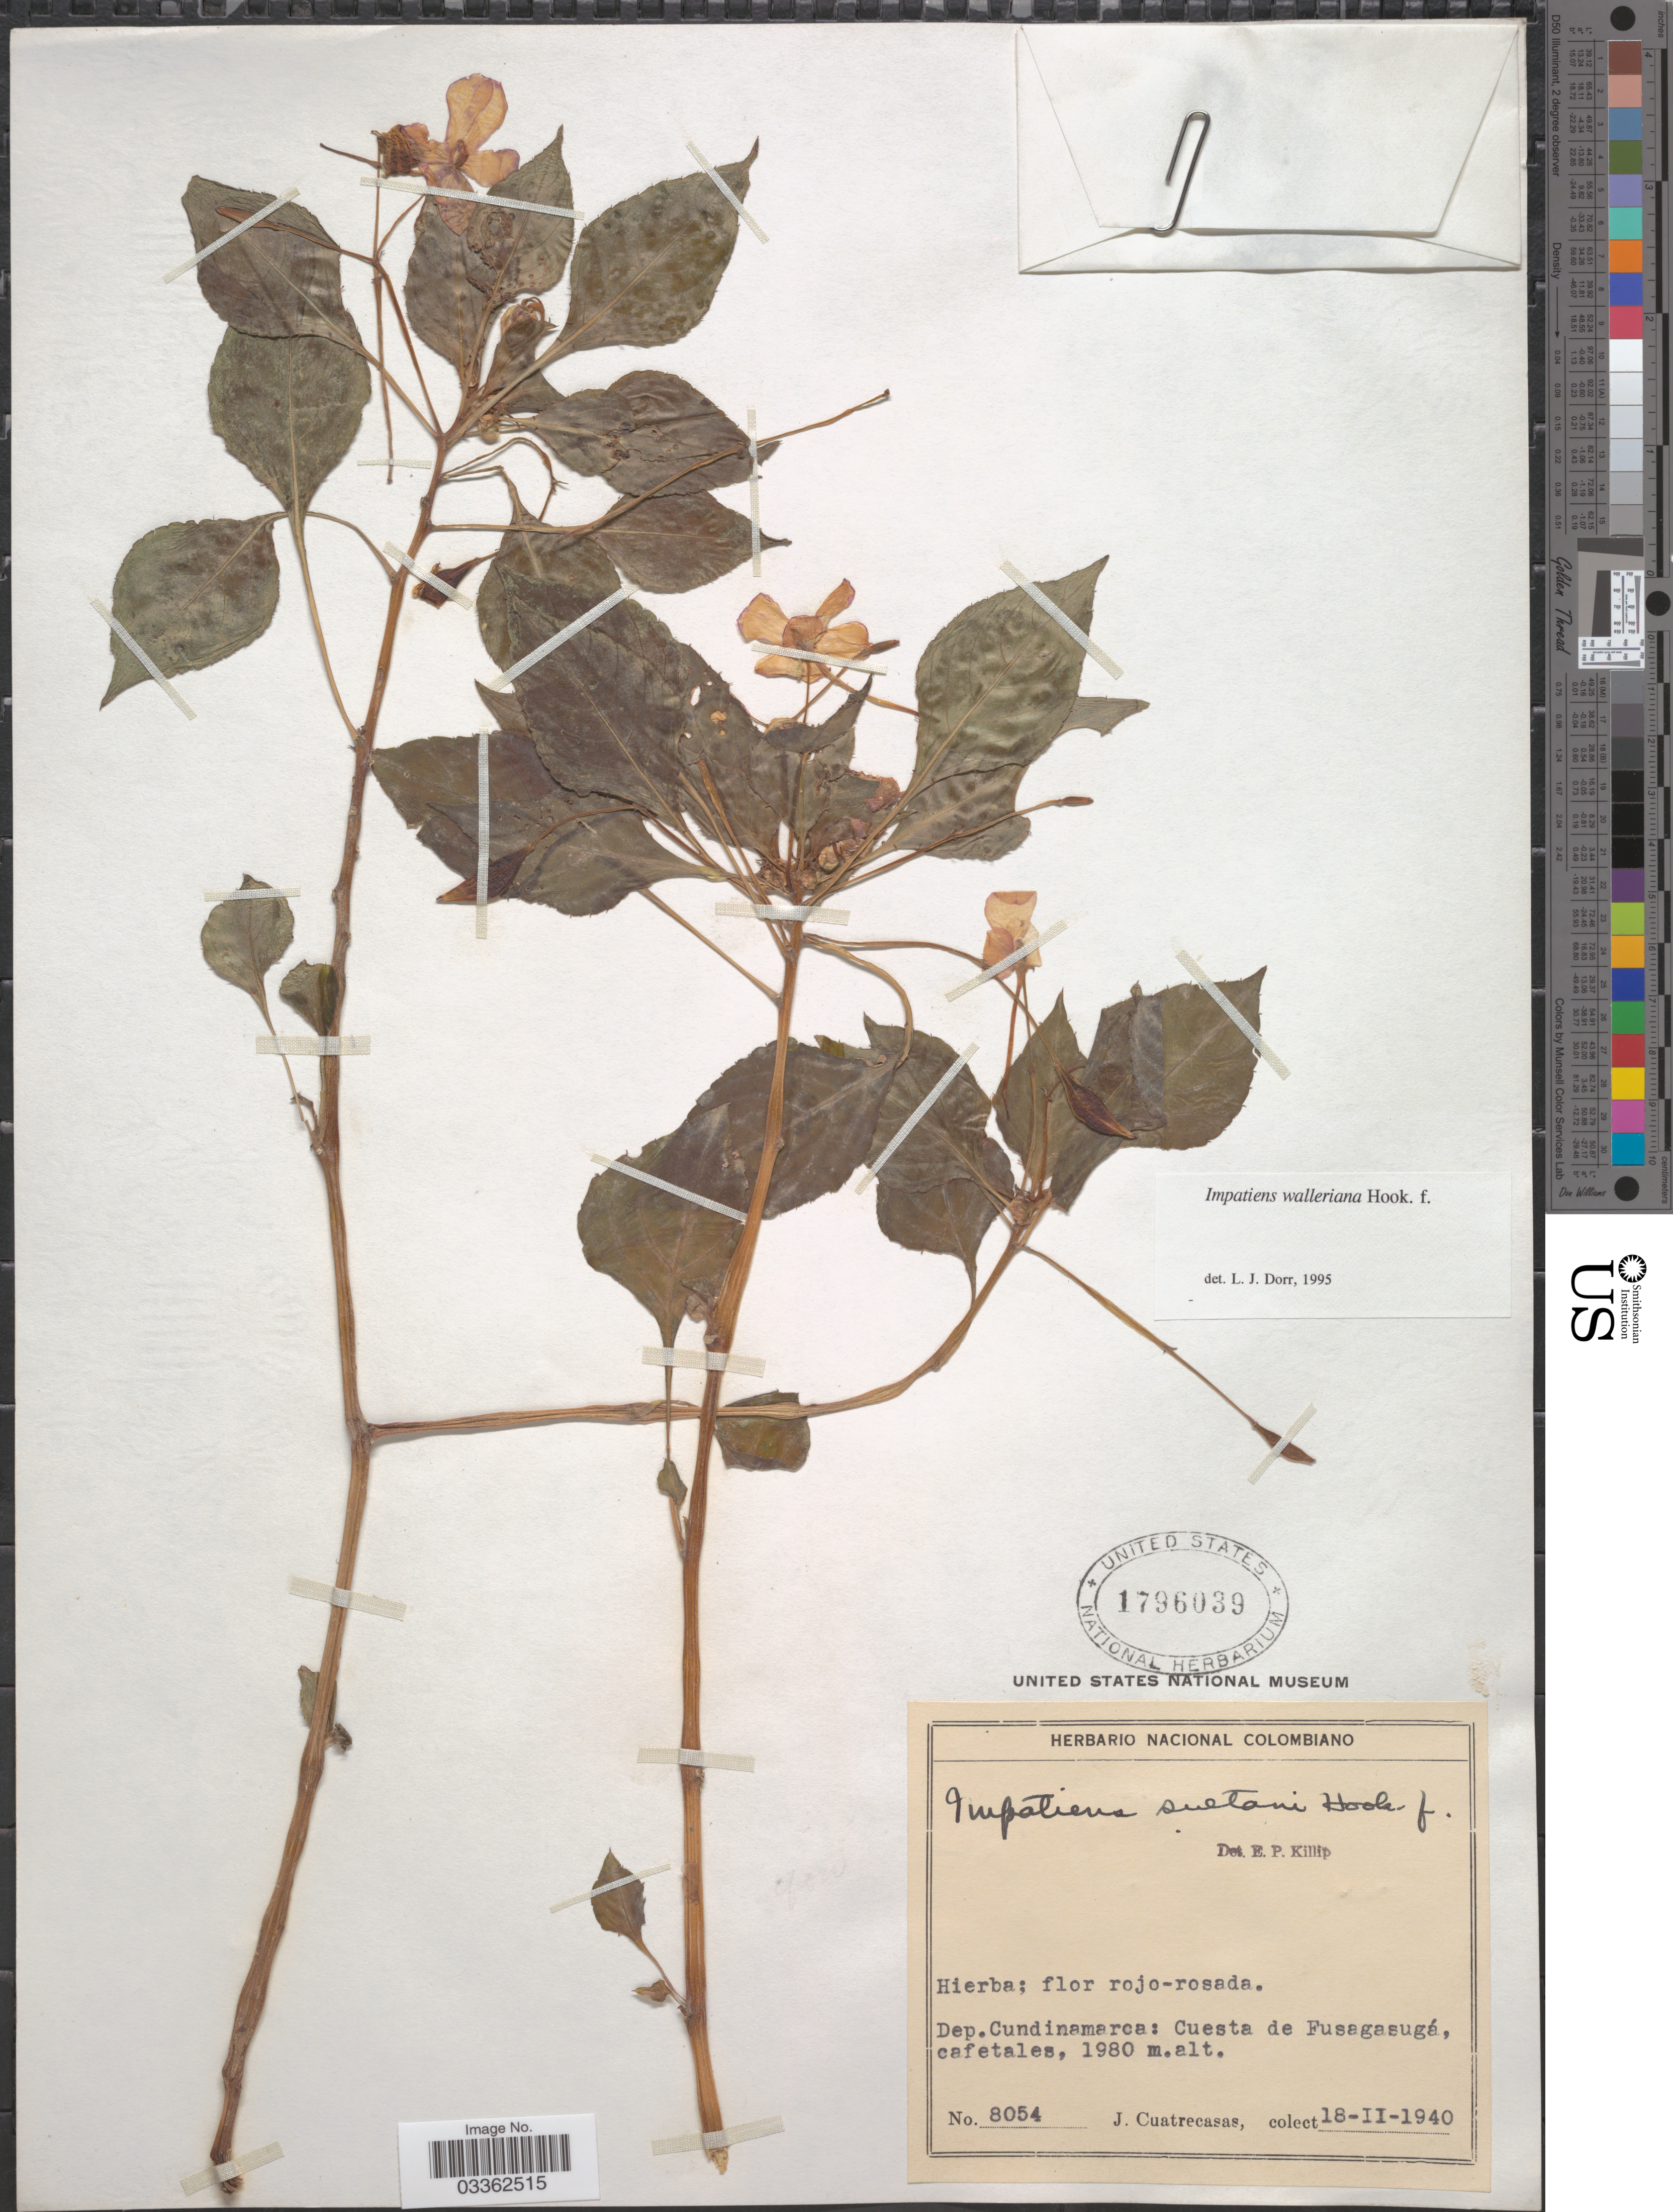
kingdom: Plantae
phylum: Tracheophyta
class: Magnoliopsida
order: Ericales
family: Balsaminaceae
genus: Impatiens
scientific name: Impatiens walleriana 'Super Elfin Red'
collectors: J. Cuatrecasas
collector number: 8054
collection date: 1940-02-18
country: Colombia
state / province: Cundinamarca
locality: Dep. Cundinamarca: Cuesta de Fusagasugá.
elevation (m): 1980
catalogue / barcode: US 1796039